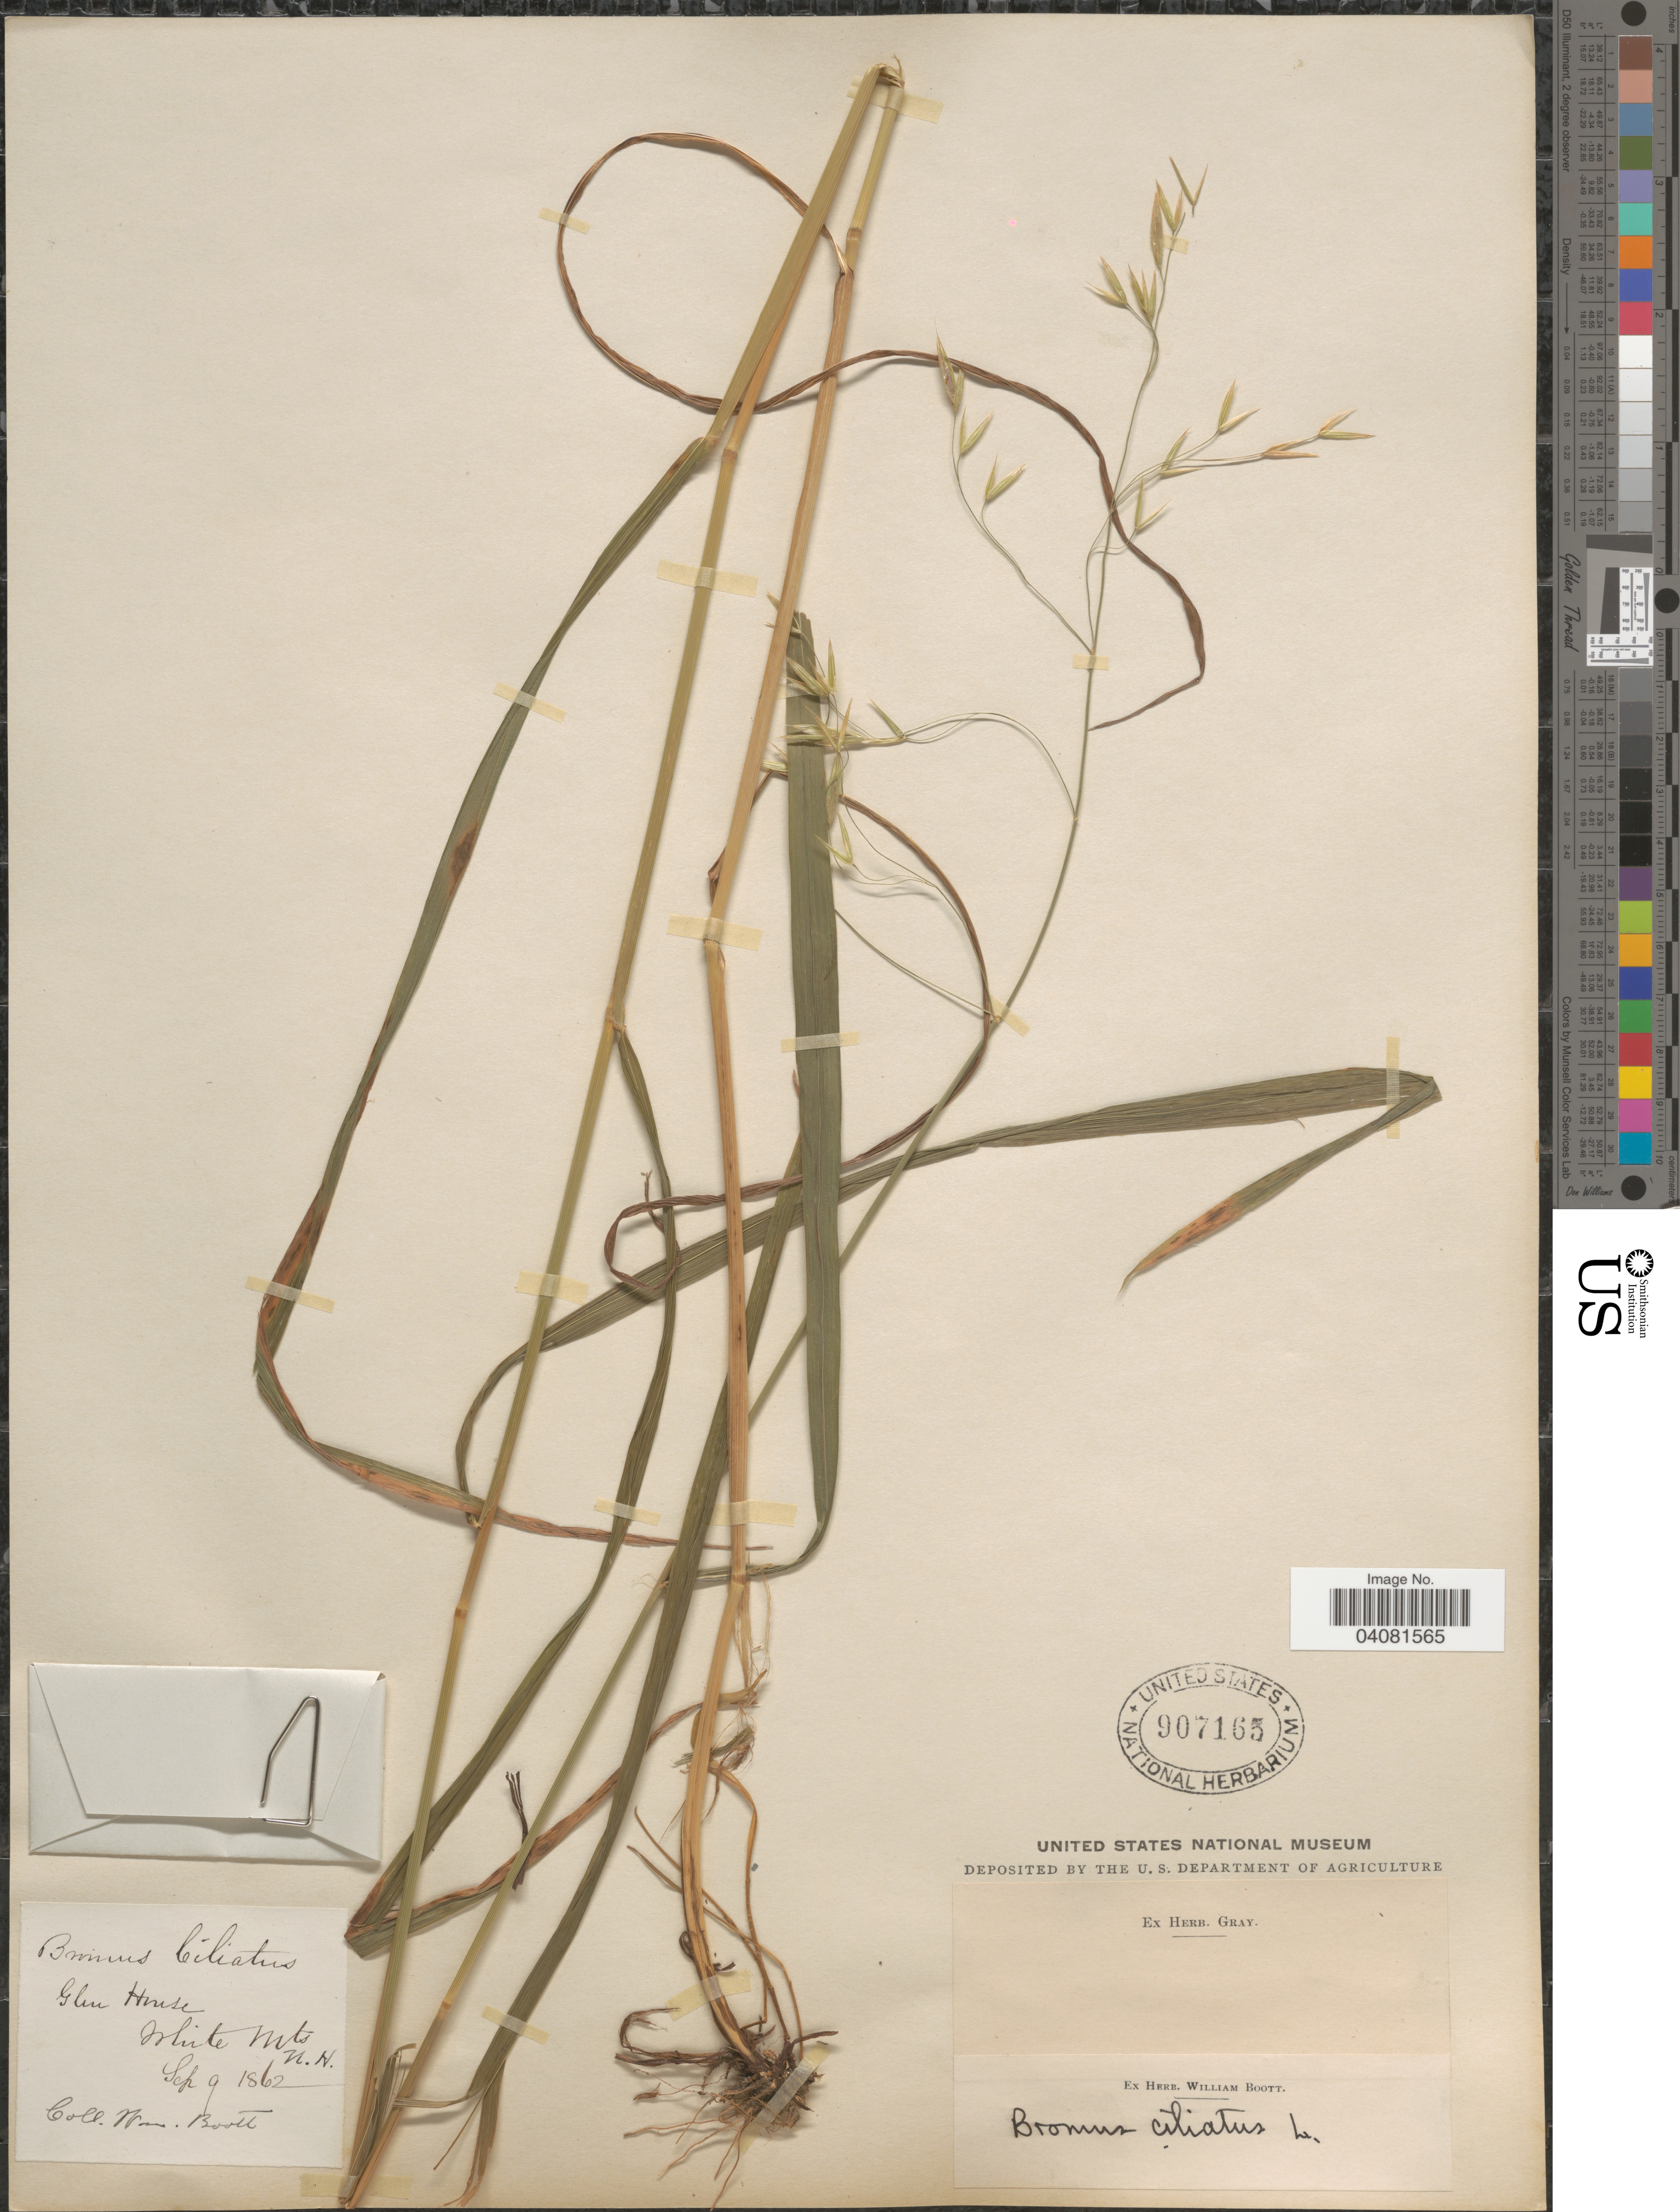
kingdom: Plantae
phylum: Tracheophyta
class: Liliopsida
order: Poales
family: Poaceae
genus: Bromus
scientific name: Bromus ciliatus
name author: L.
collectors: W. Boott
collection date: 1862-09-09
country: United States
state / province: New Hampshire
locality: Glen House. White Mts.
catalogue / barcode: US 907165